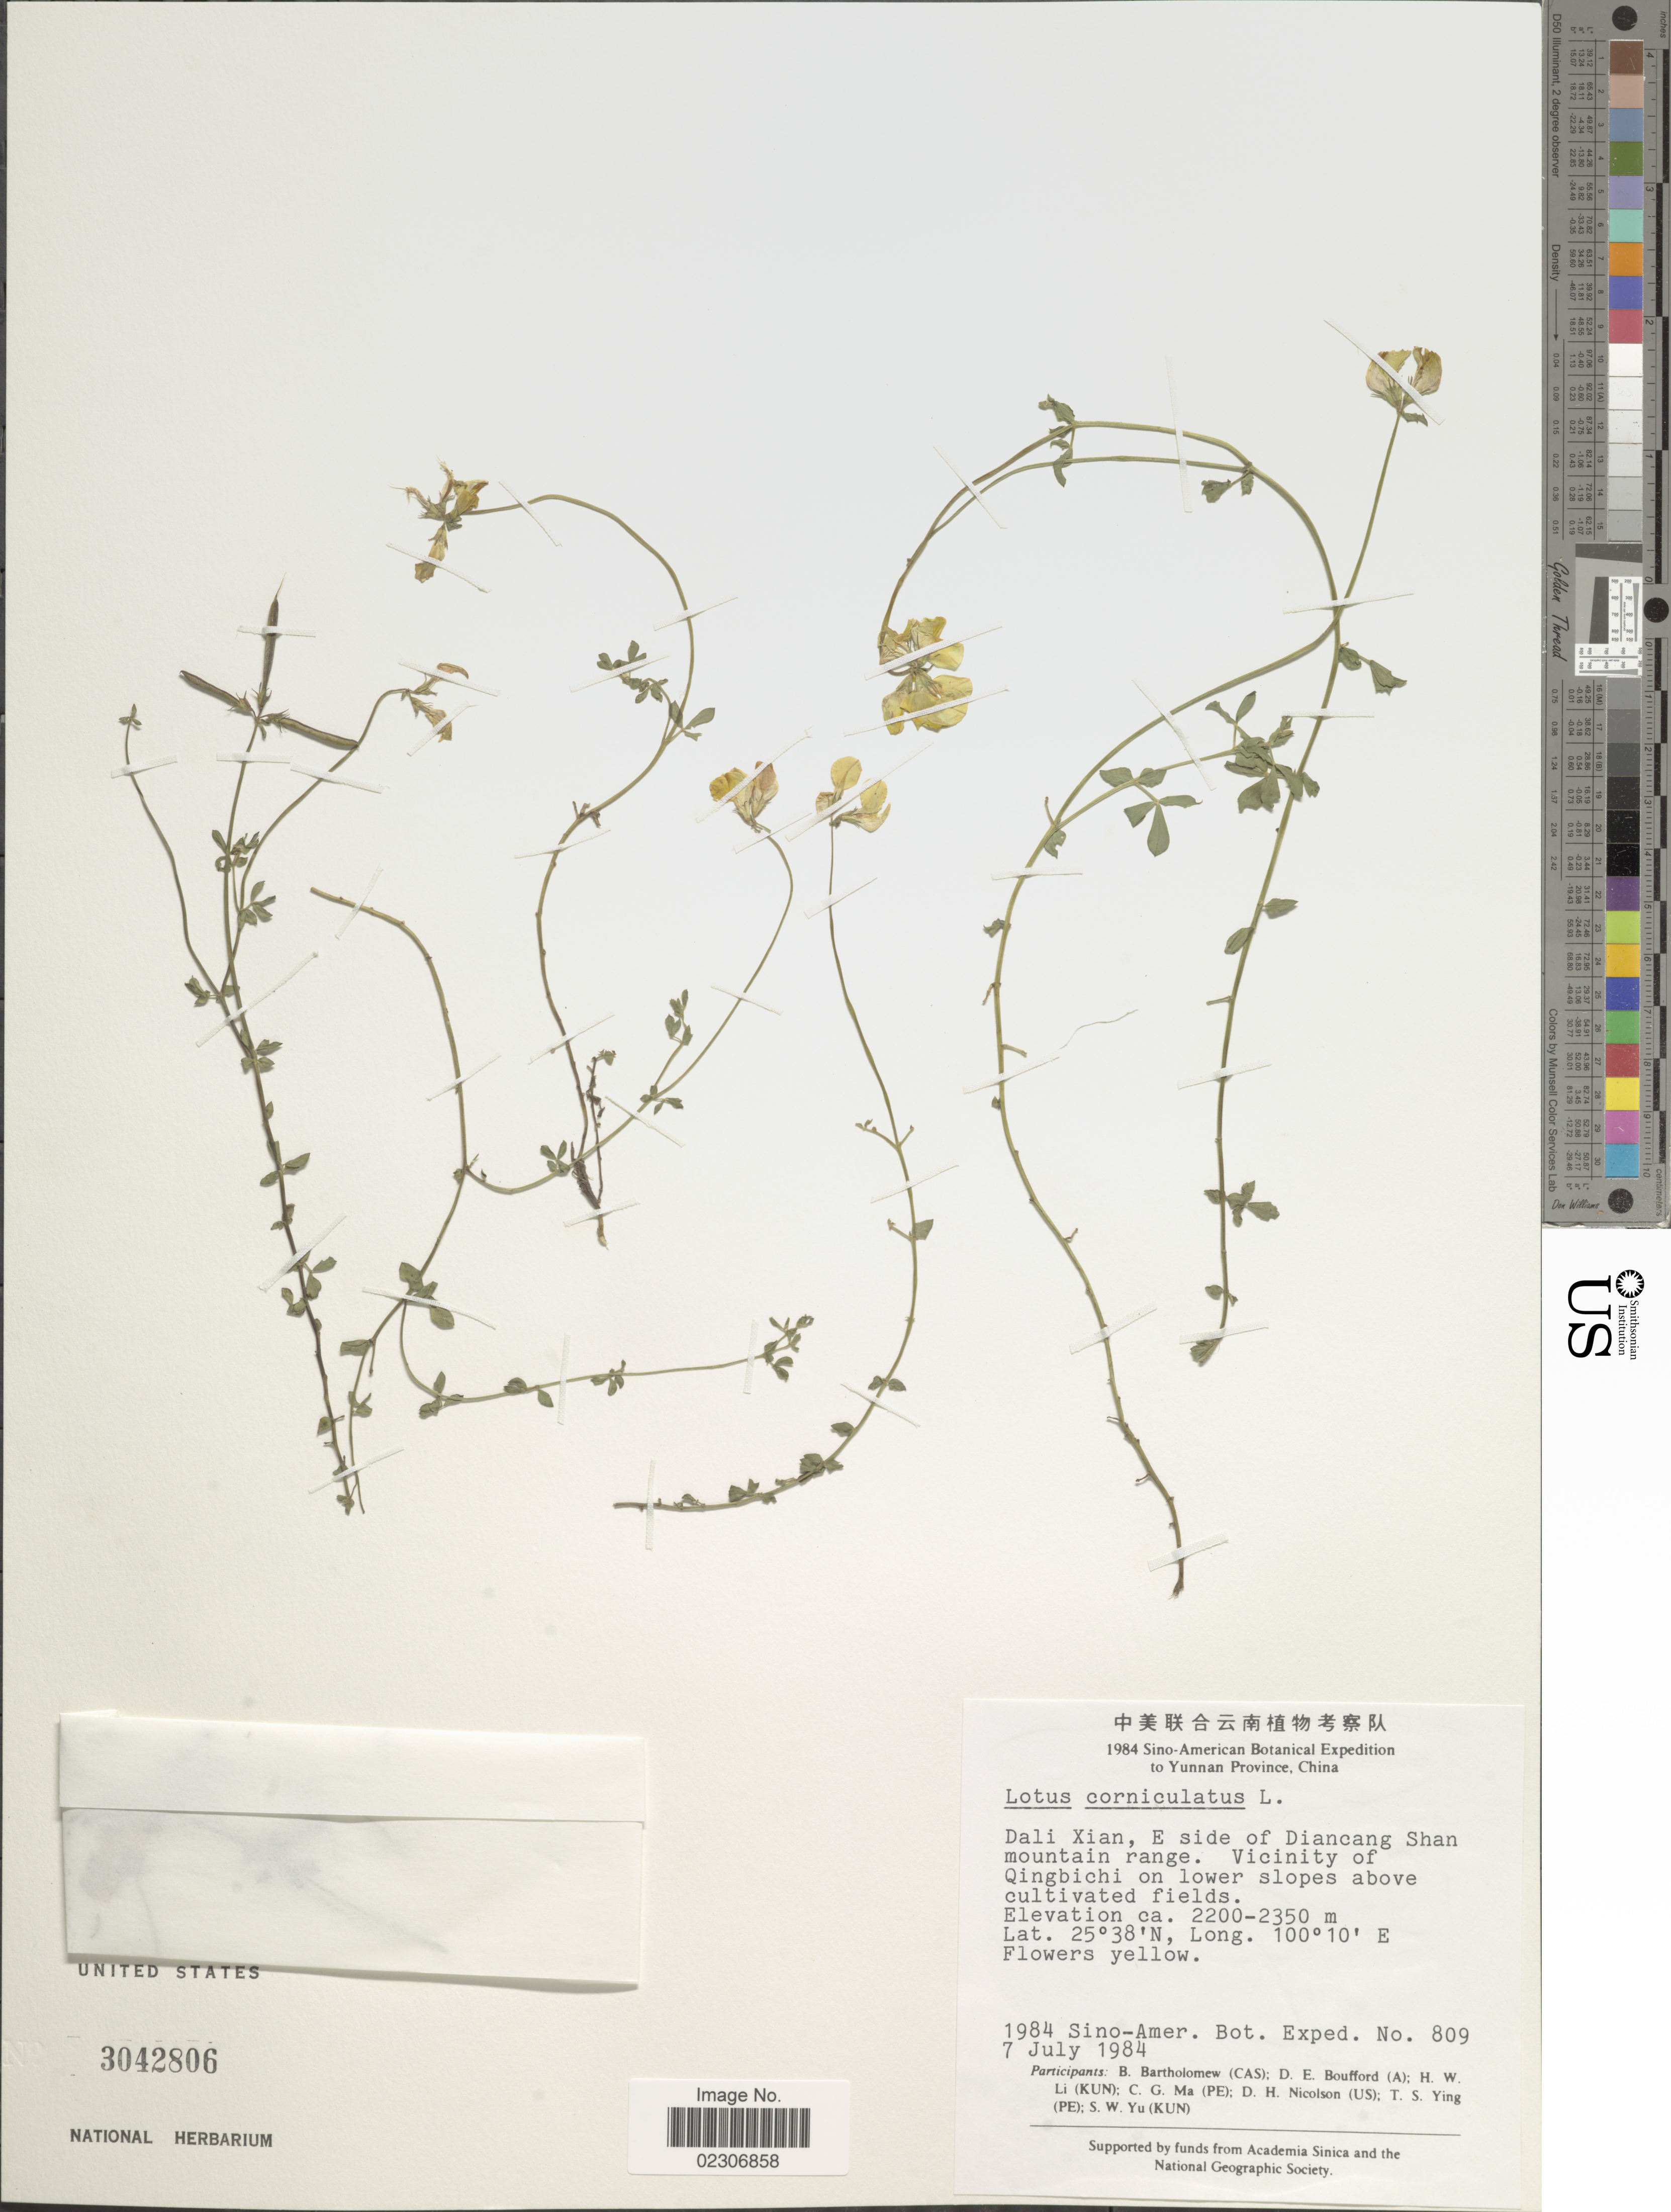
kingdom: Plantae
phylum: Tracheophyta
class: Magnoliopsida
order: Fabales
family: Fabaceae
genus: Lotus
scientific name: Lotus corniculatus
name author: L.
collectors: Sino-Amer. Bot. Exped. 1984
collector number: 809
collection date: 1984-07-07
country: China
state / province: Yunnan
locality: Yunnan Province, China. Dali Zian, E side of Diancang Shan mountain range. Vicinity of Qingbichi on lower slopes above cultivated fields.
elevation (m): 2200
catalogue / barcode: US 3042806